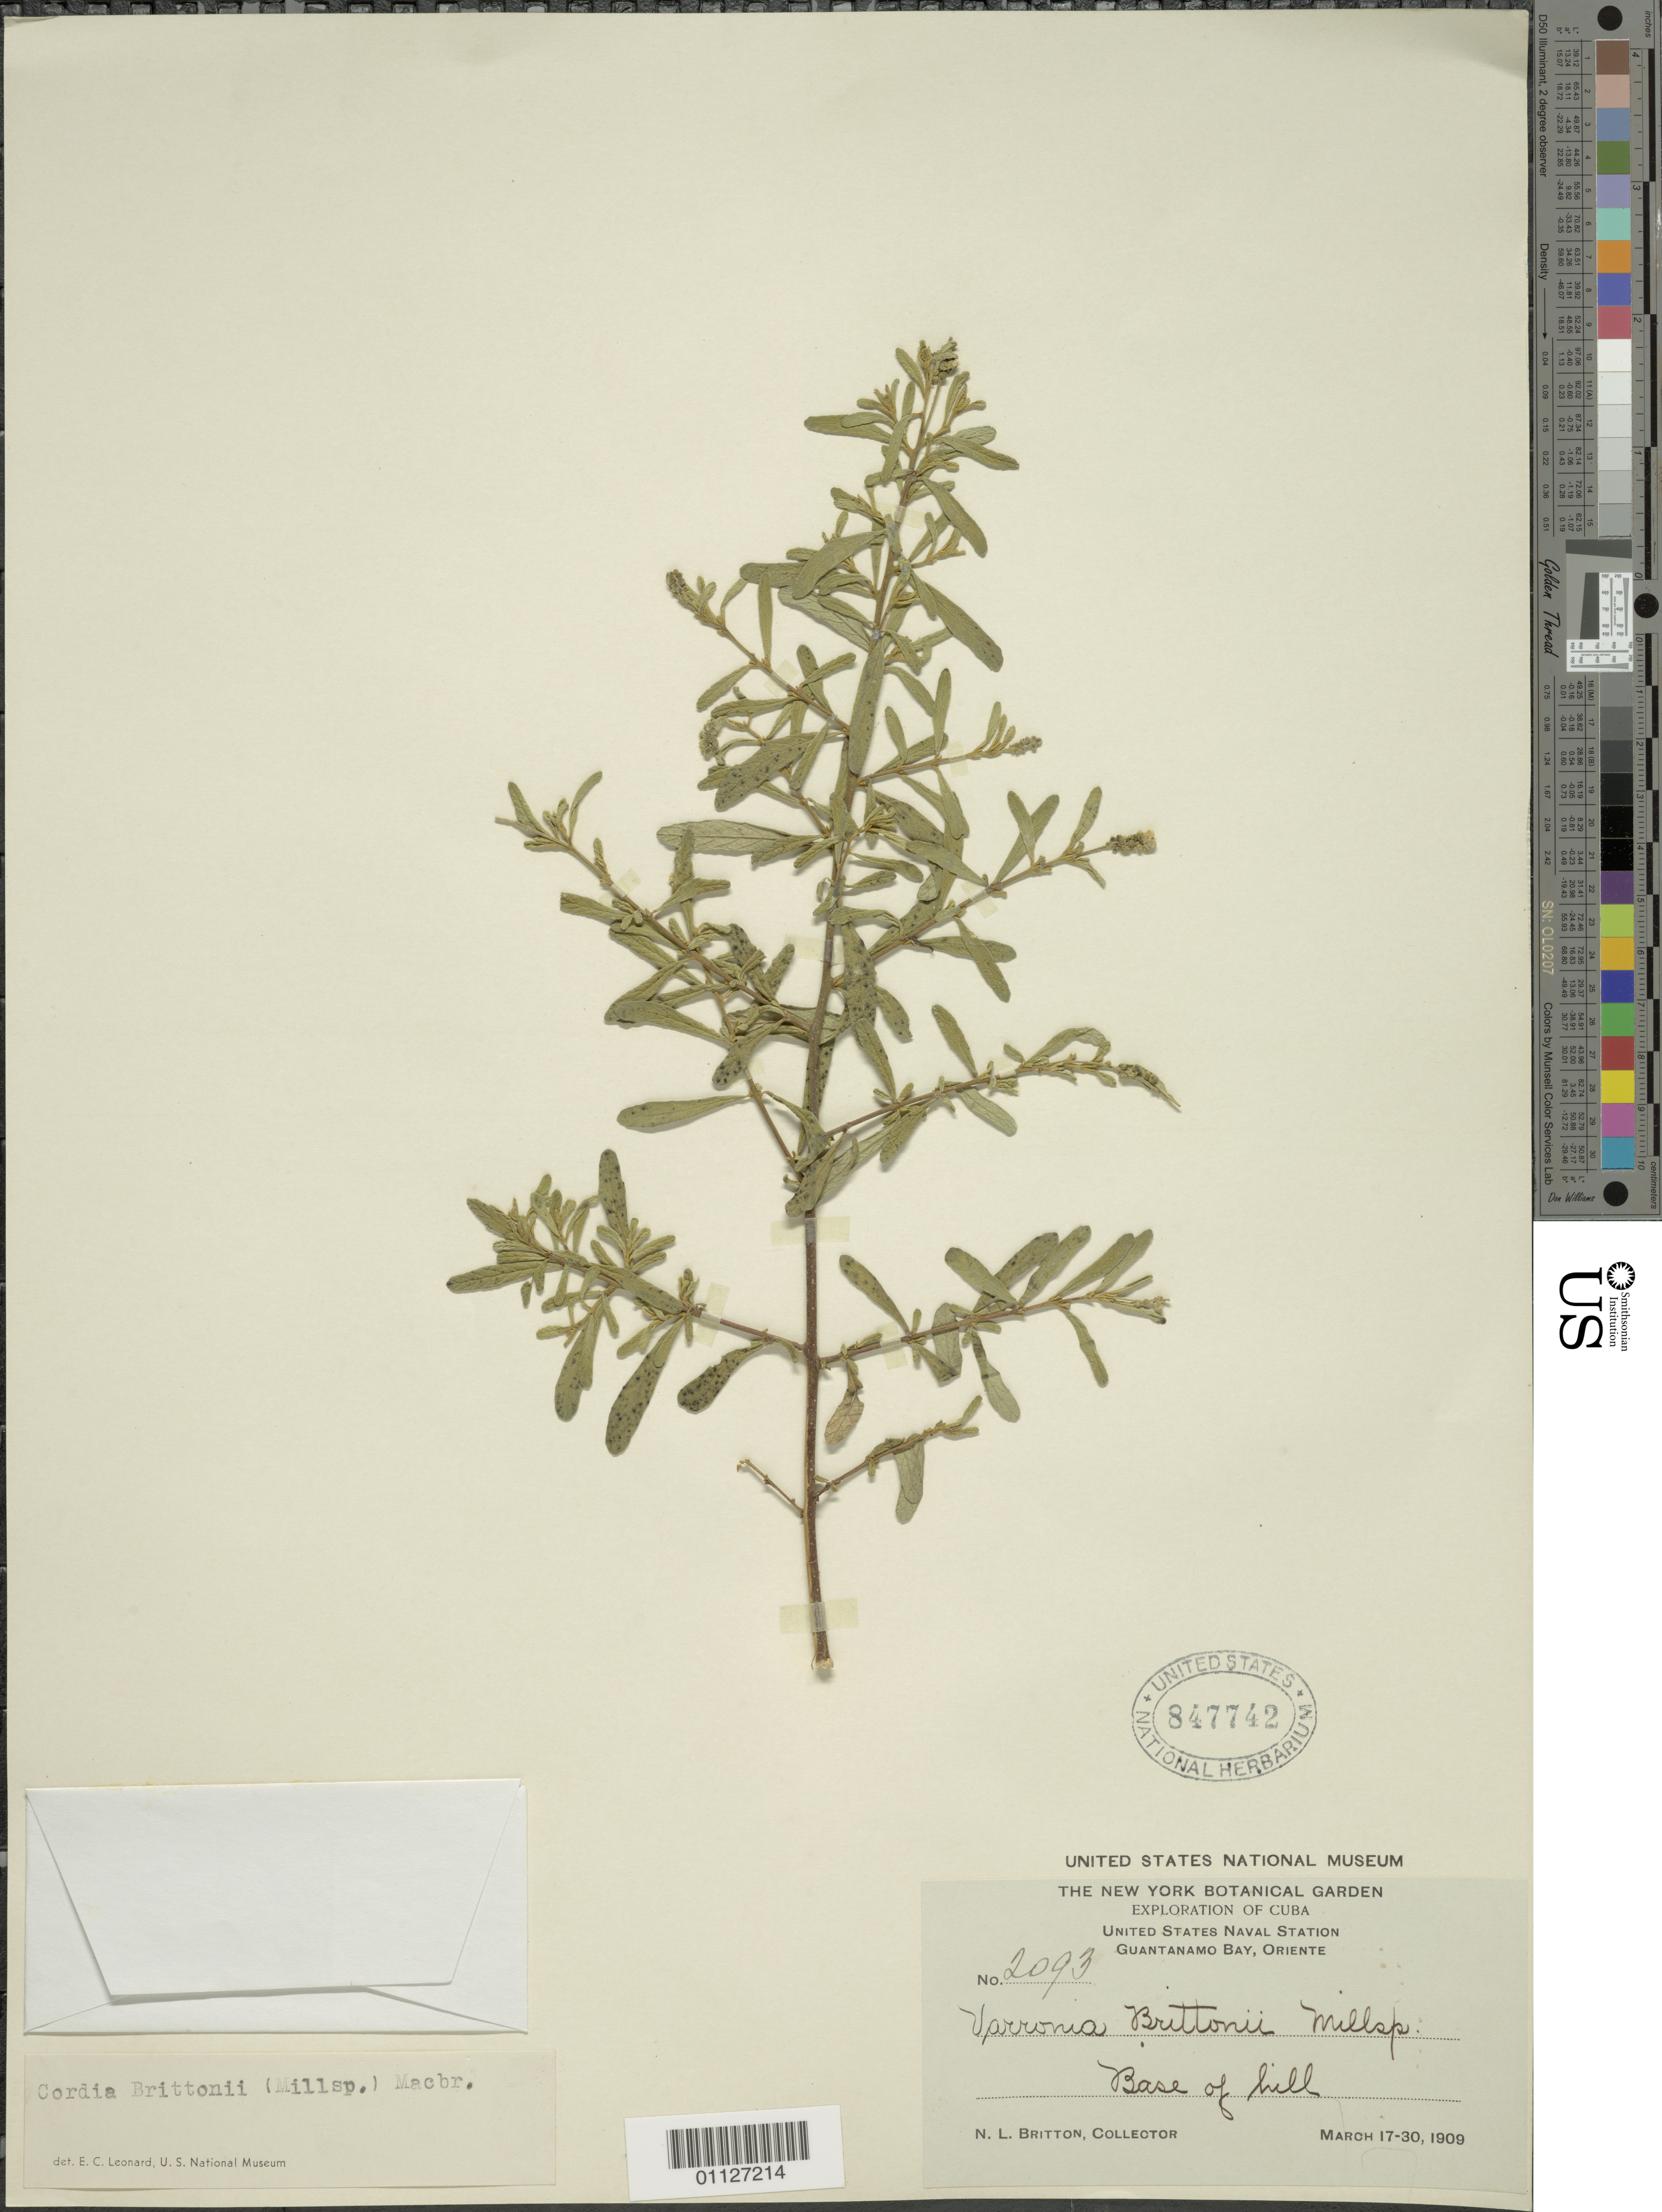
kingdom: Plantae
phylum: Tracheophyta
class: Magnoliopsida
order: Boraginales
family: Cordiaceae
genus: Varronia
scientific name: Varronia brittonii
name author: Millsp.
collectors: N. Britton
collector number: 2093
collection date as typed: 17 Mar 1909 to 30 Mar 1909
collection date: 1909-03-17/1909-03-30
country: Cuba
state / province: Guantánamo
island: Cuba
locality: US Naval Station, Guantanamo Bay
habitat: Base of hill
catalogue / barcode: US 847742